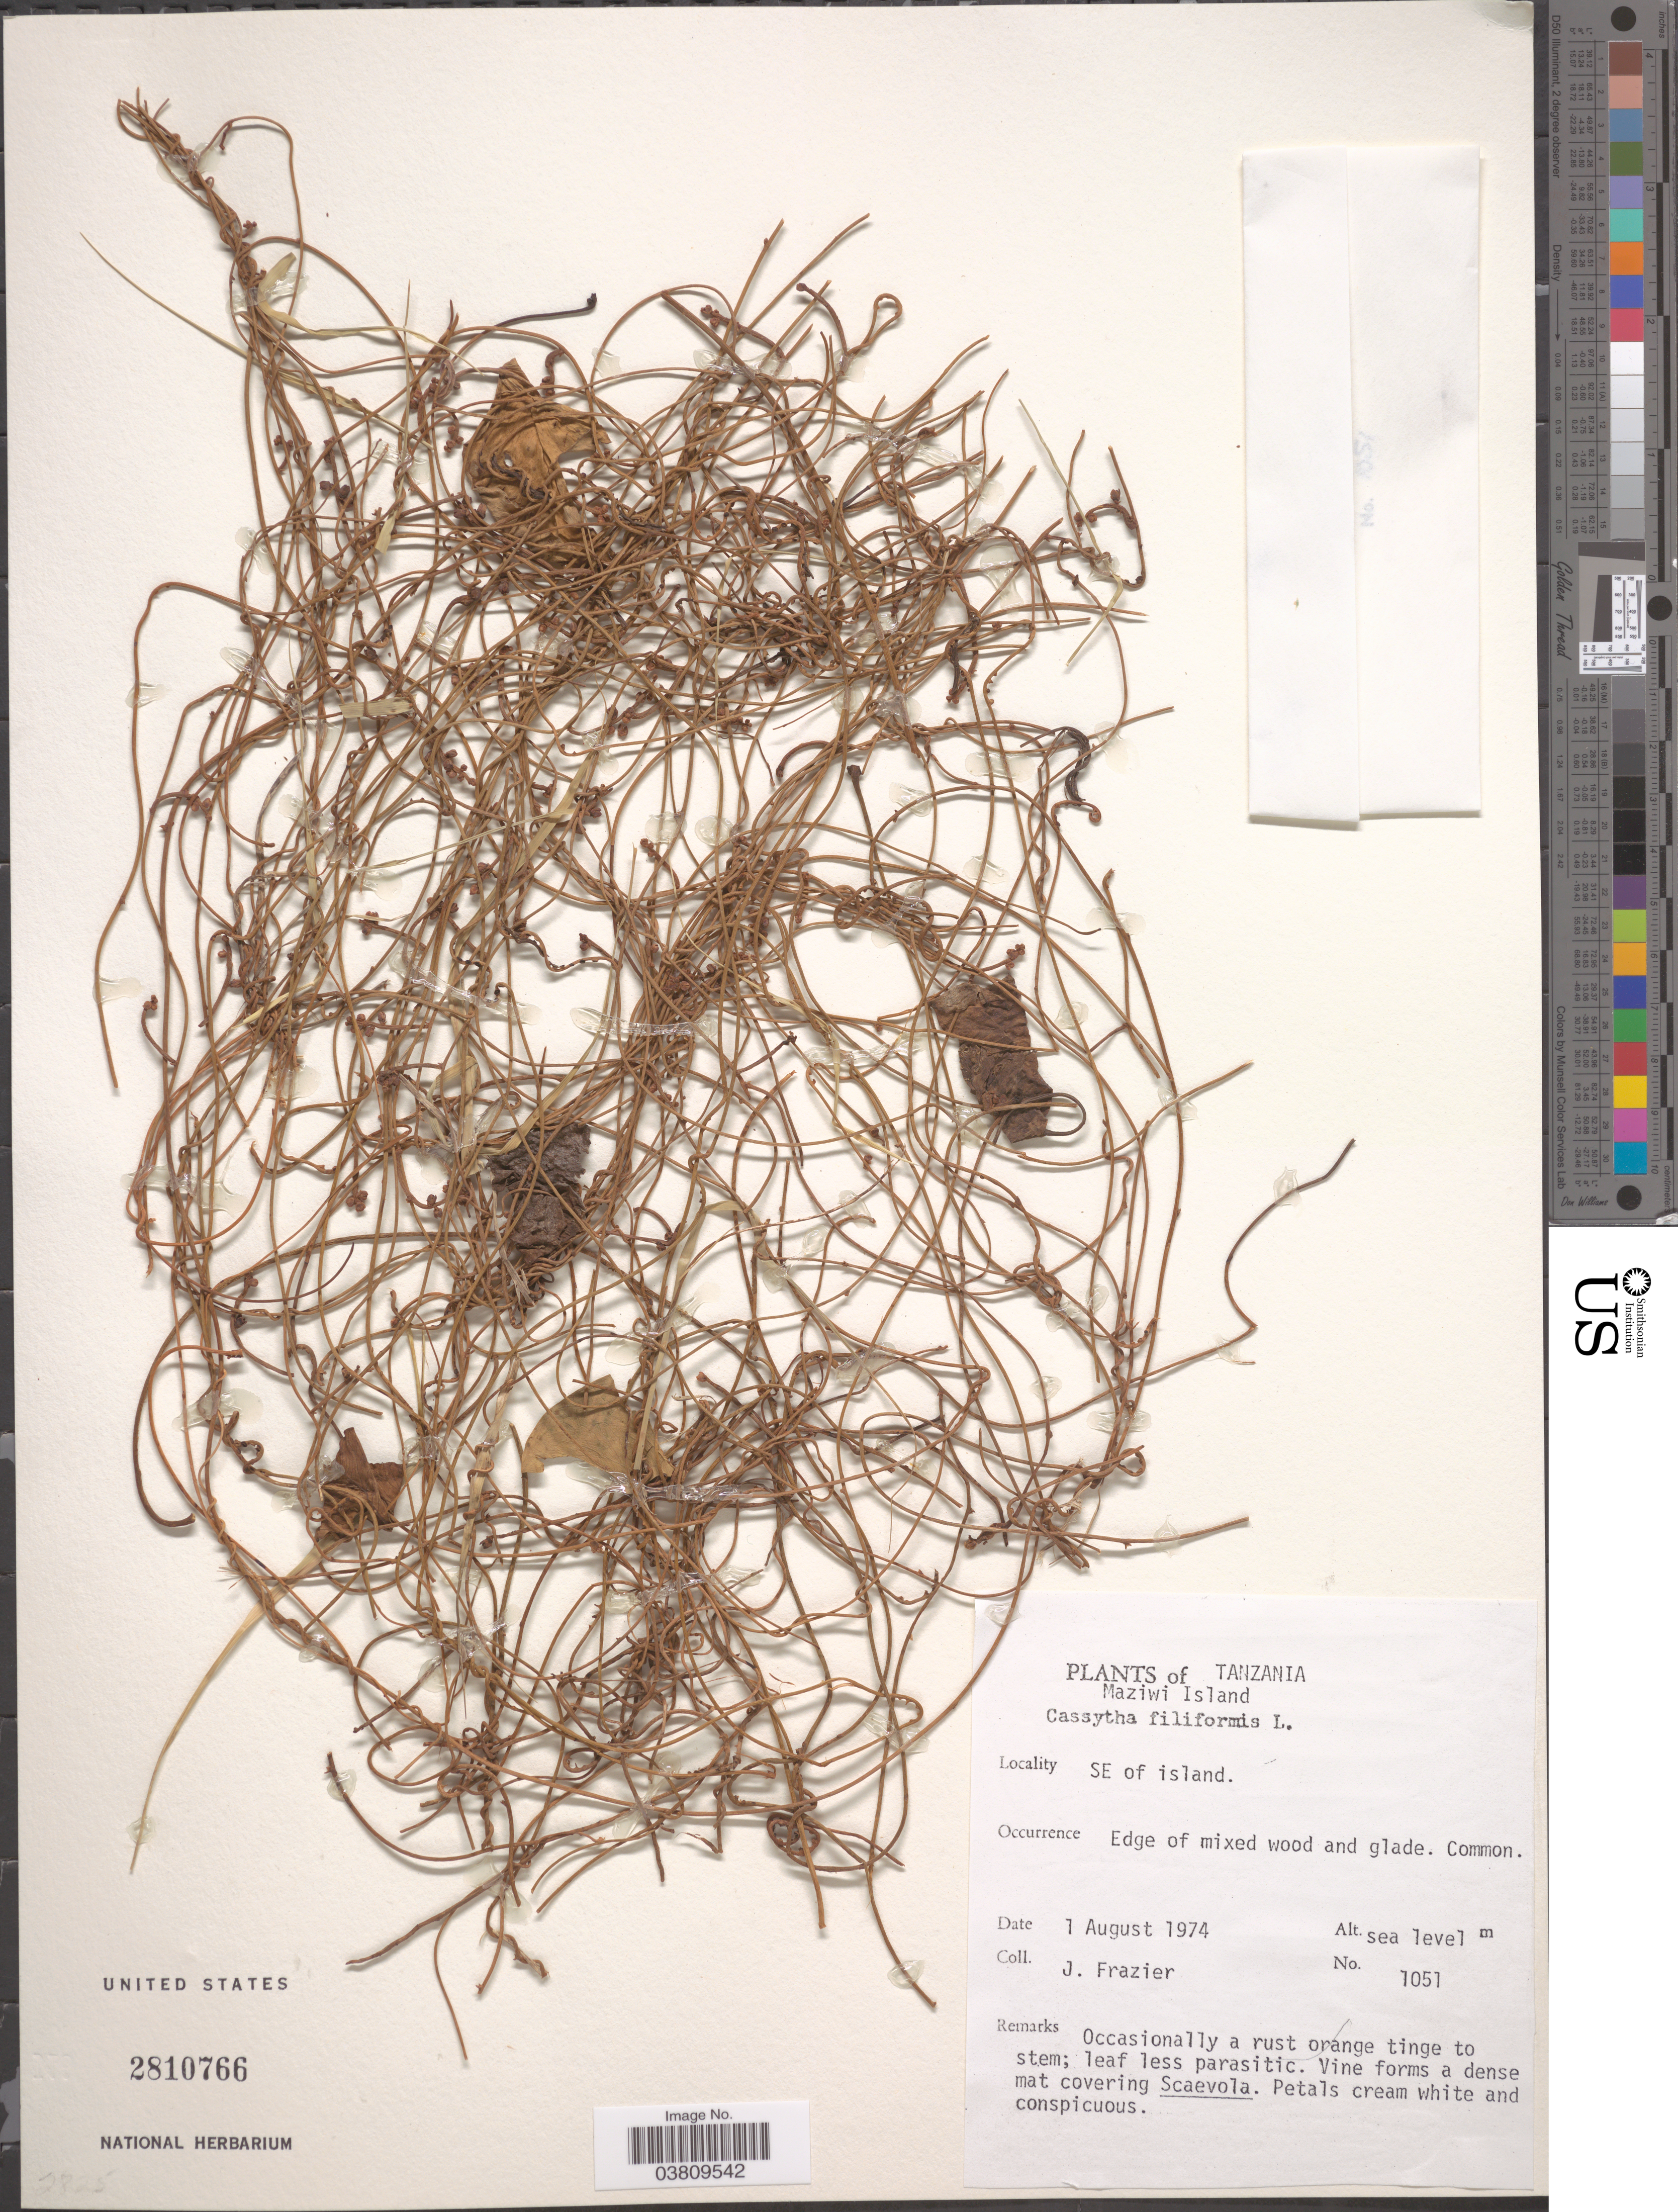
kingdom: Plantae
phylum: Tracheophyta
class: Magnoliopsida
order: Laurales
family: Lauraceae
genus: Cassytha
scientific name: Cassytha filiformis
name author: L.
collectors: J. Frazier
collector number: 1051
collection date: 1974-08-01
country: Tanzania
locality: Maziwi Island. SE of island.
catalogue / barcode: US 2810766